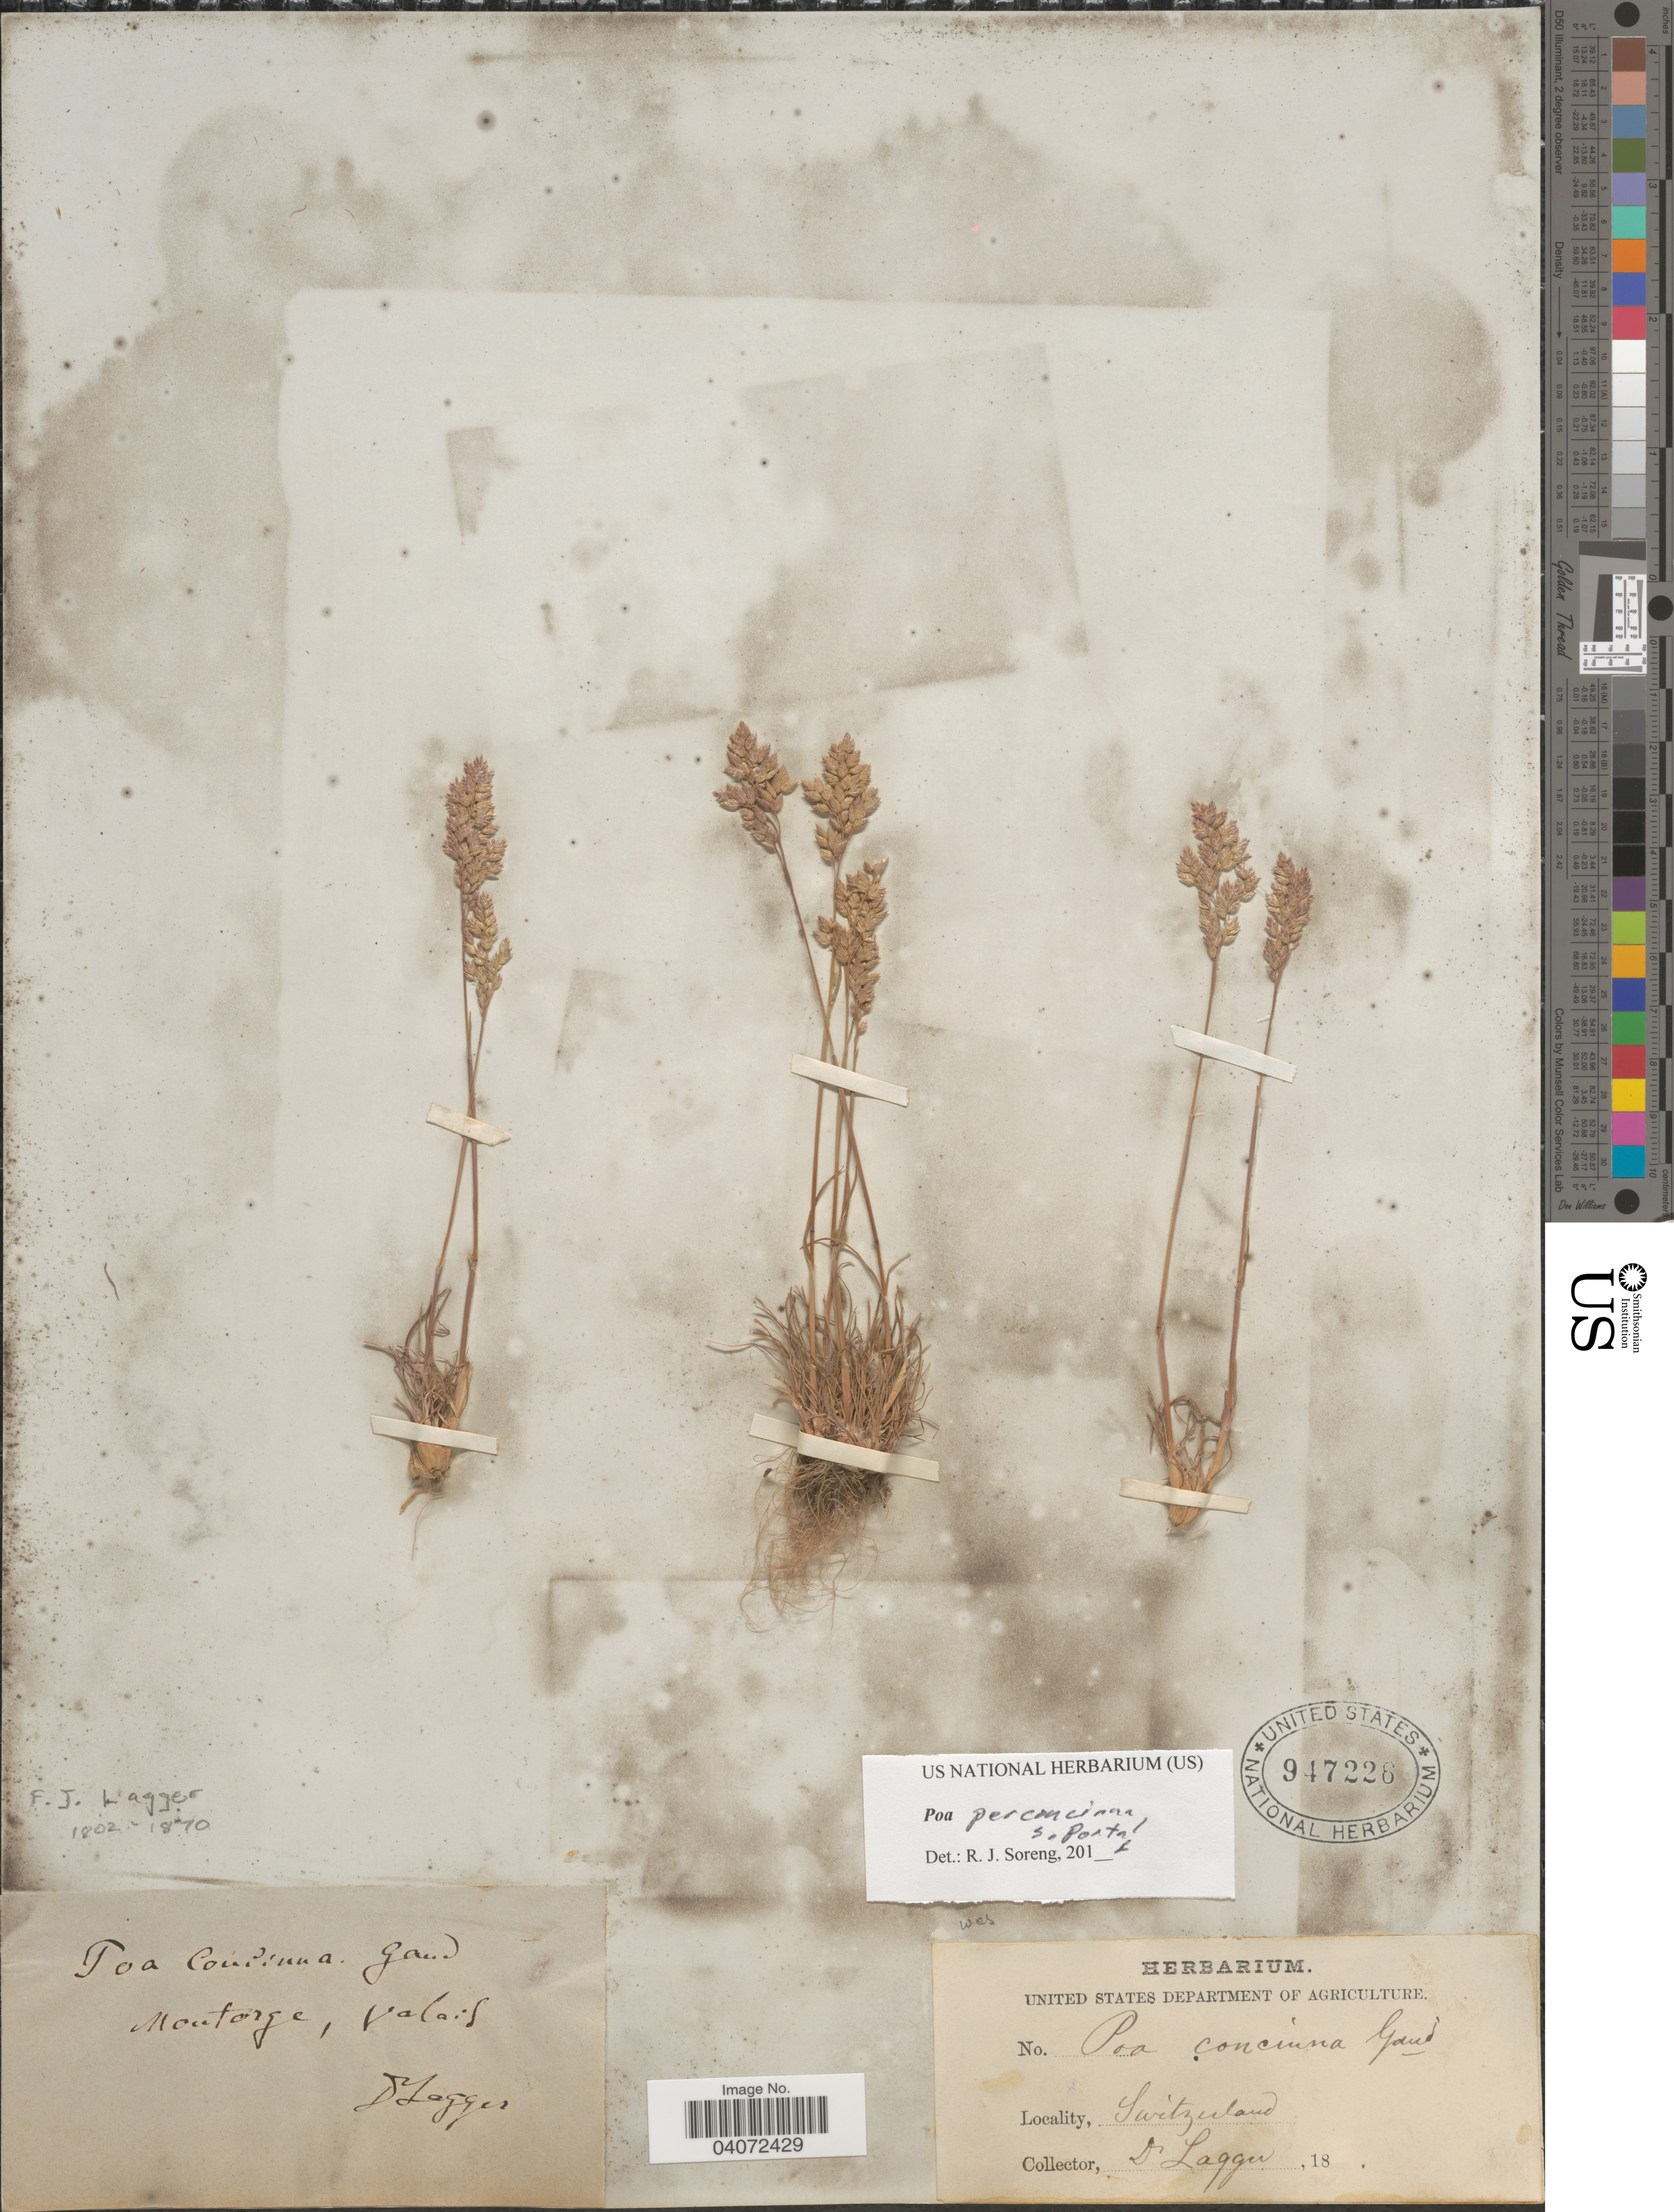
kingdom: Plantae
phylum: Tracheophyta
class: Liliopsida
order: Poales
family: Poaceae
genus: Poa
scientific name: Poa perconcinna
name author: J.R. Edm.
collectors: F. J. Lagger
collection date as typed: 18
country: Switzerland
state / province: Valais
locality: Montorge.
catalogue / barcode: US 947226